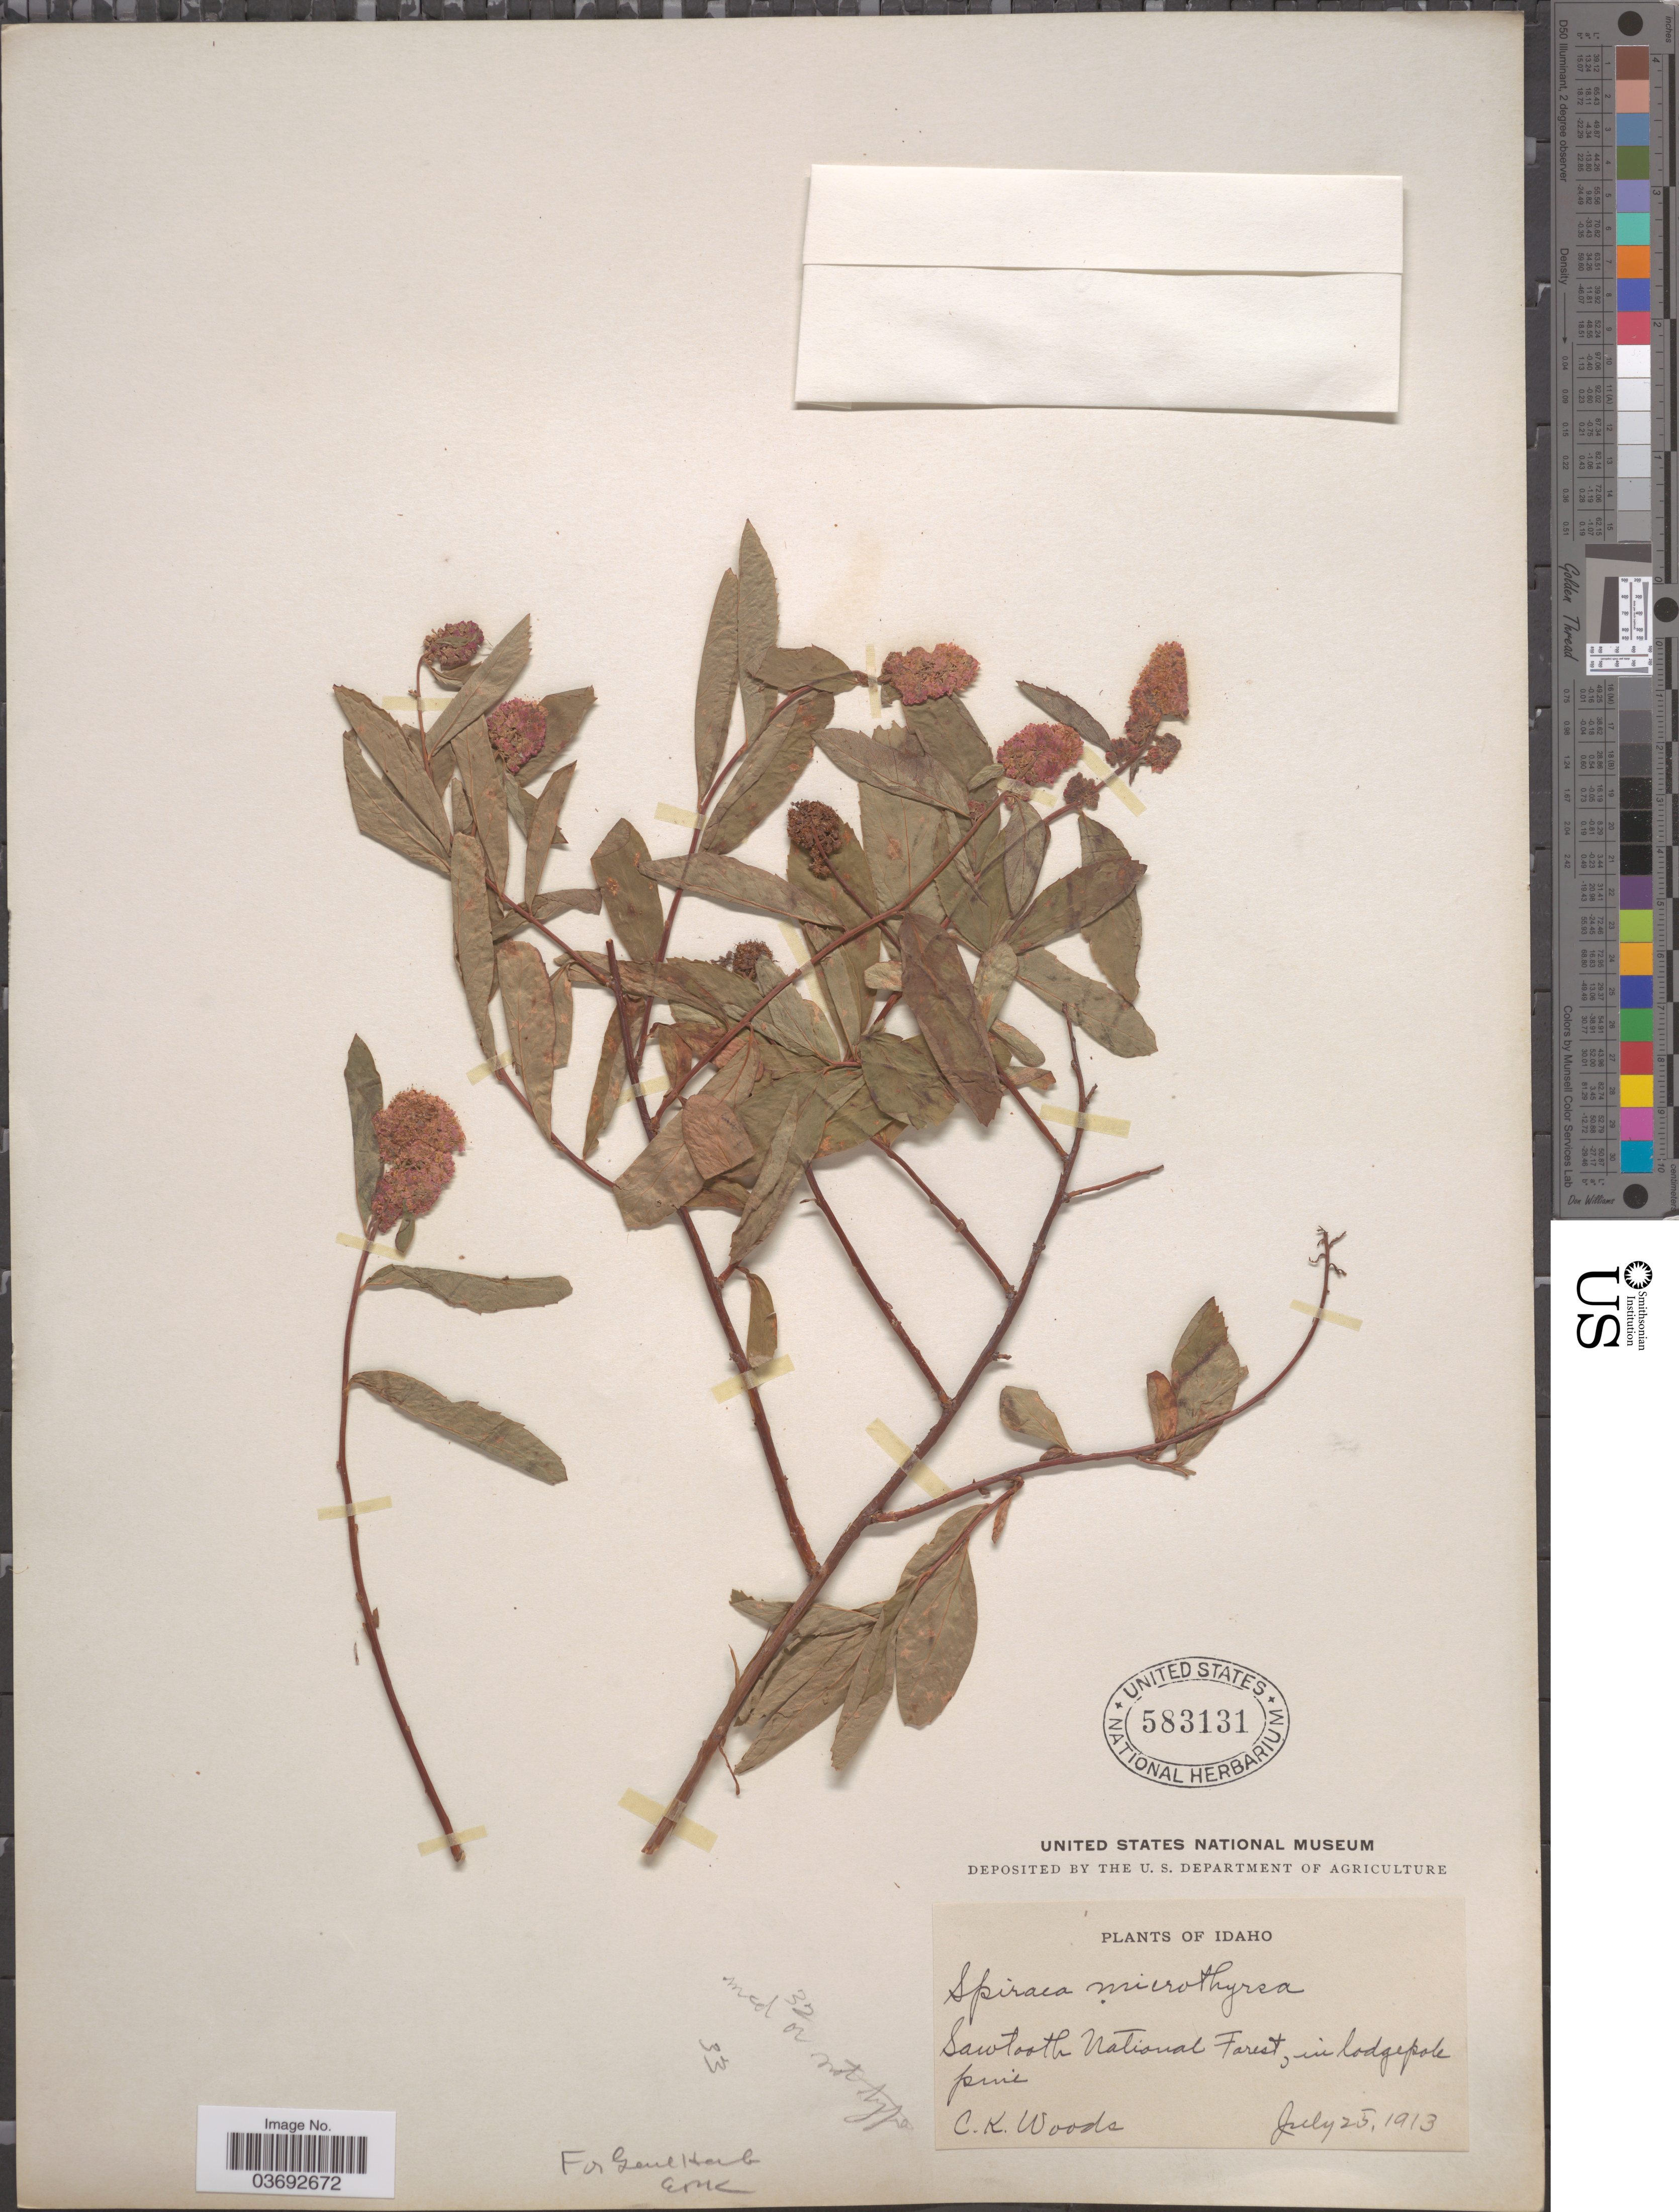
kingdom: Plantae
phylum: Tracheophyta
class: Magnoliopsida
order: Rosales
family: Rosaceae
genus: Spiraea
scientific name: Spiraea lucida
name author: Douglas ex Greene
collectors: C. Woods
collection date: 1913-07-25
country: United States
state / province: Idaho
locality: Sawtooth National Forest.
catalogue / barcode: US 583131